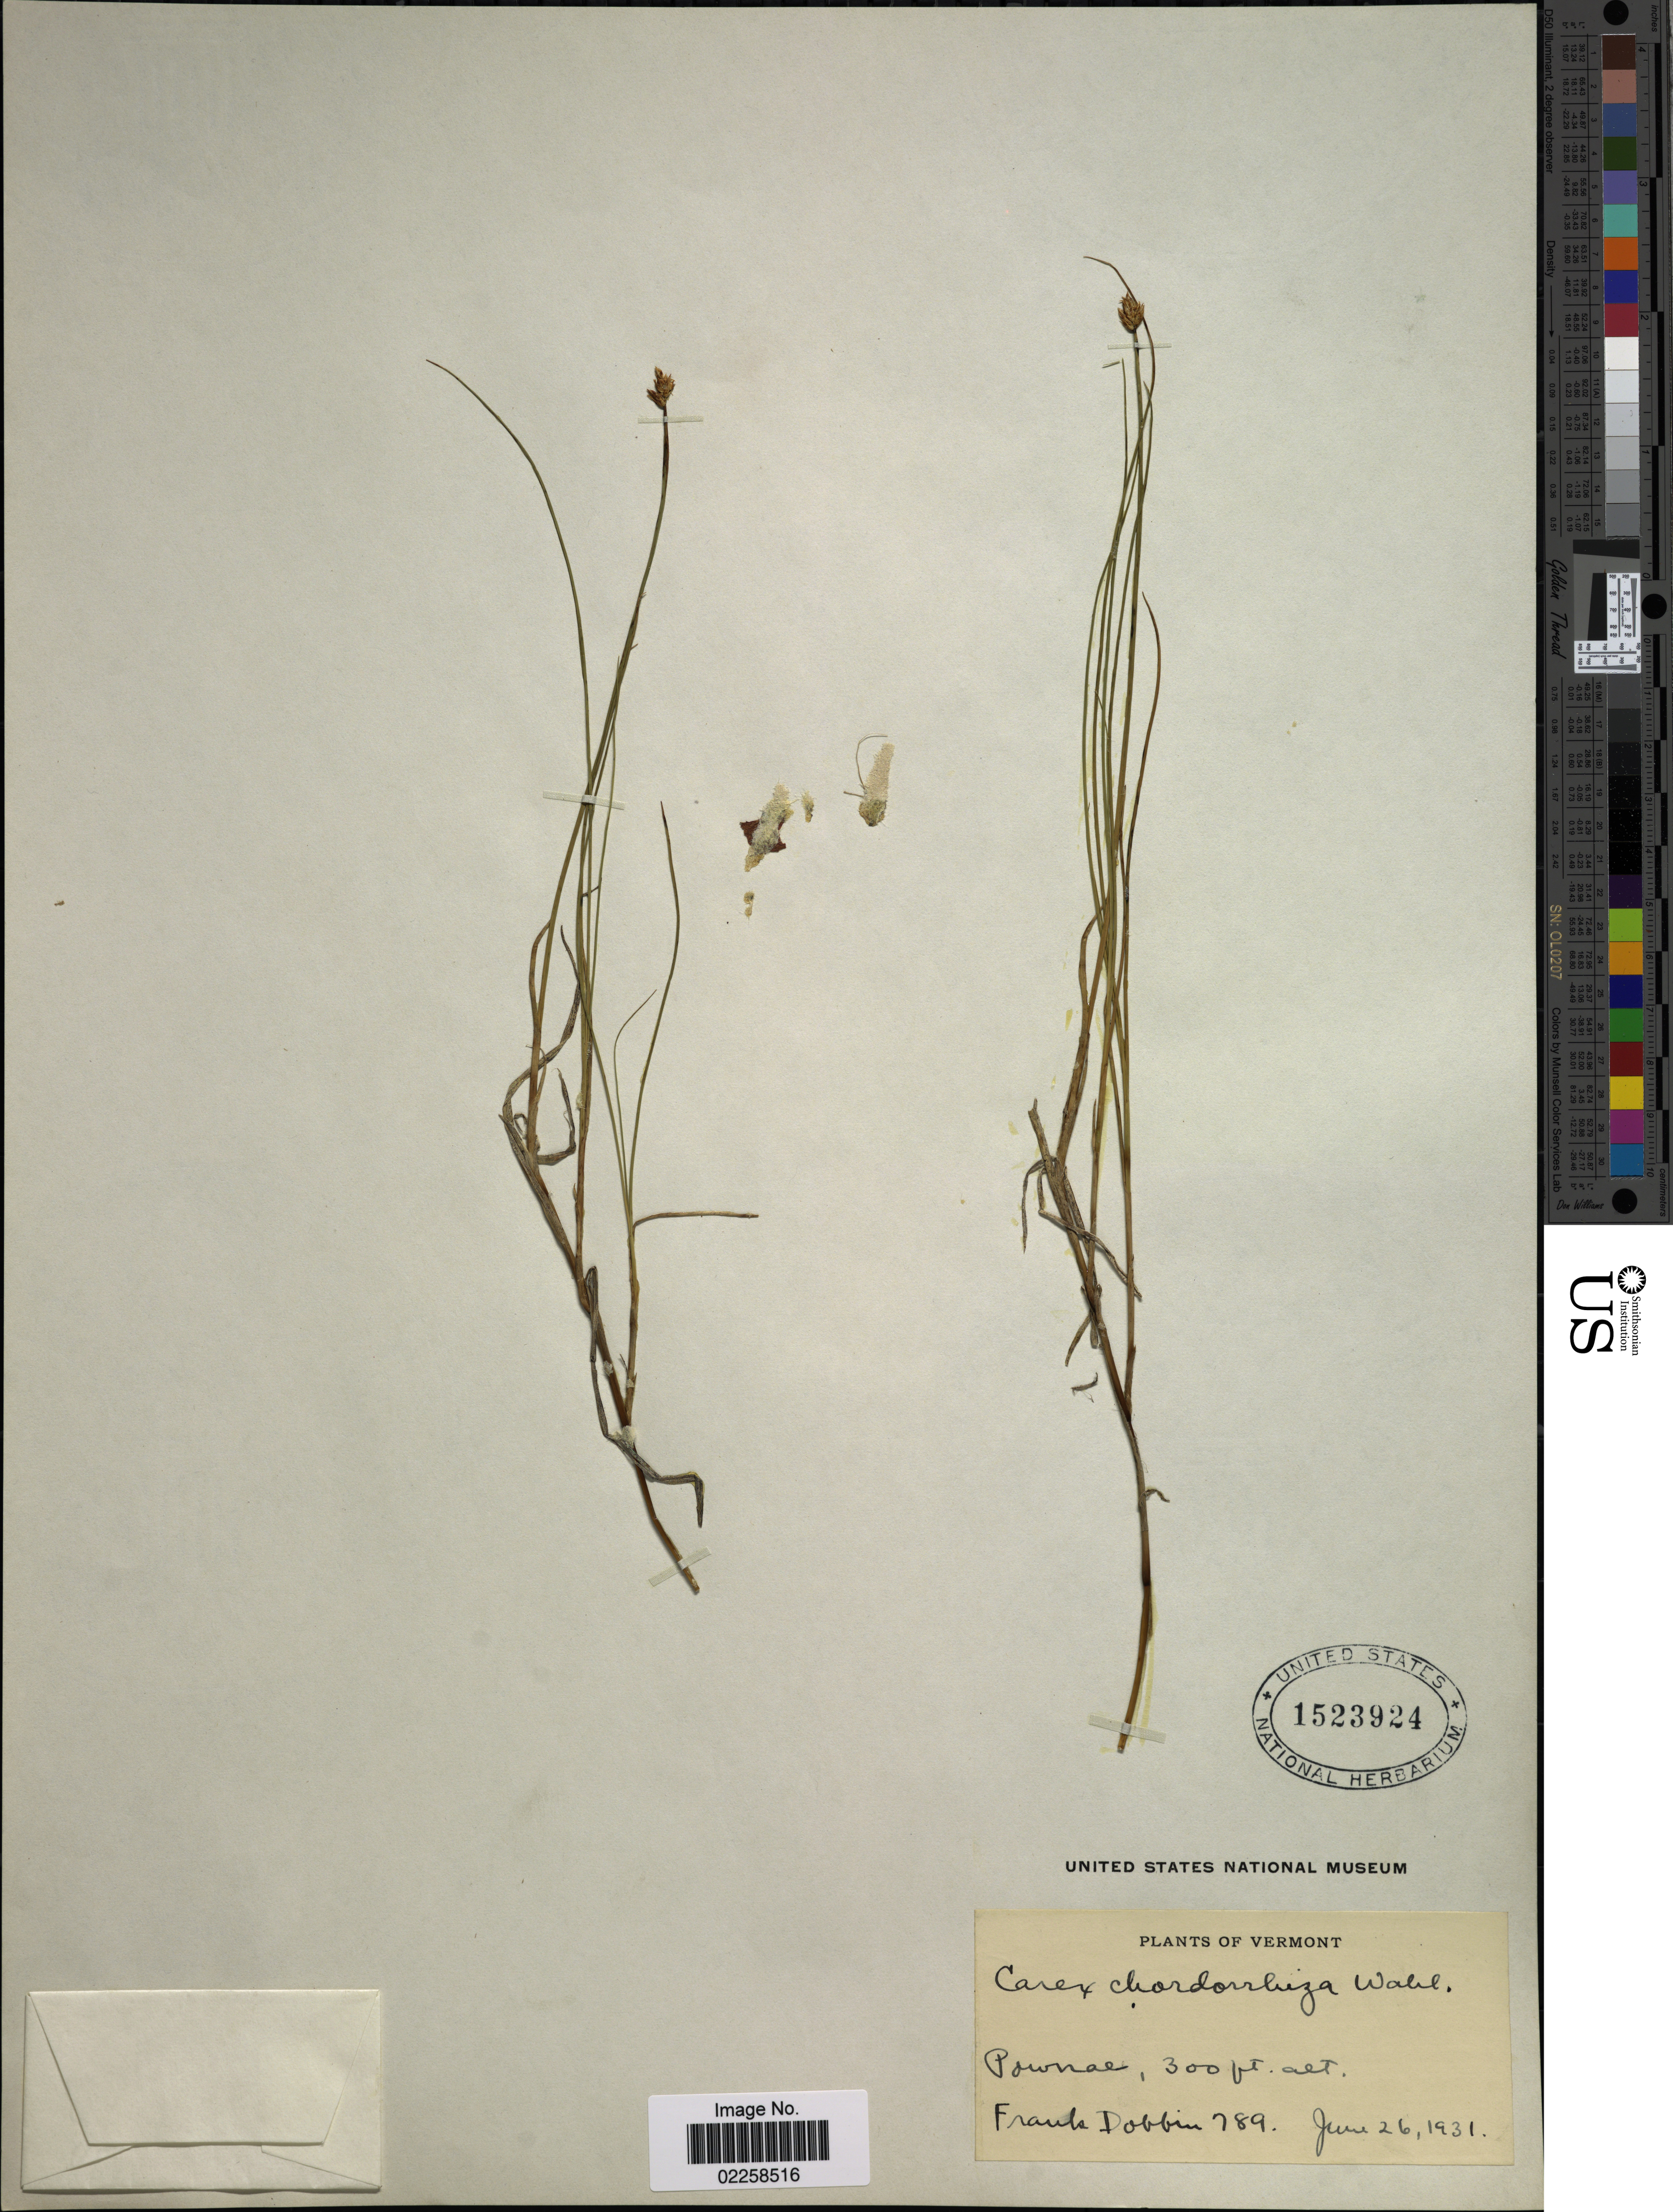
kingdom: Plantae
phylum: Tracheophyta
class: Liliopsida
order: Poales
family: Cyperaceae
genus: Carex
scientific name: Carex chordorrhiza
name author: L. f.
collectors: F. Dobbin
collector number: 789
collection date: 1931-06-26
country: United States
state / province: Vermont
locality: Pownae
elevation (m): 91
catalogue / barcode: US 1523924